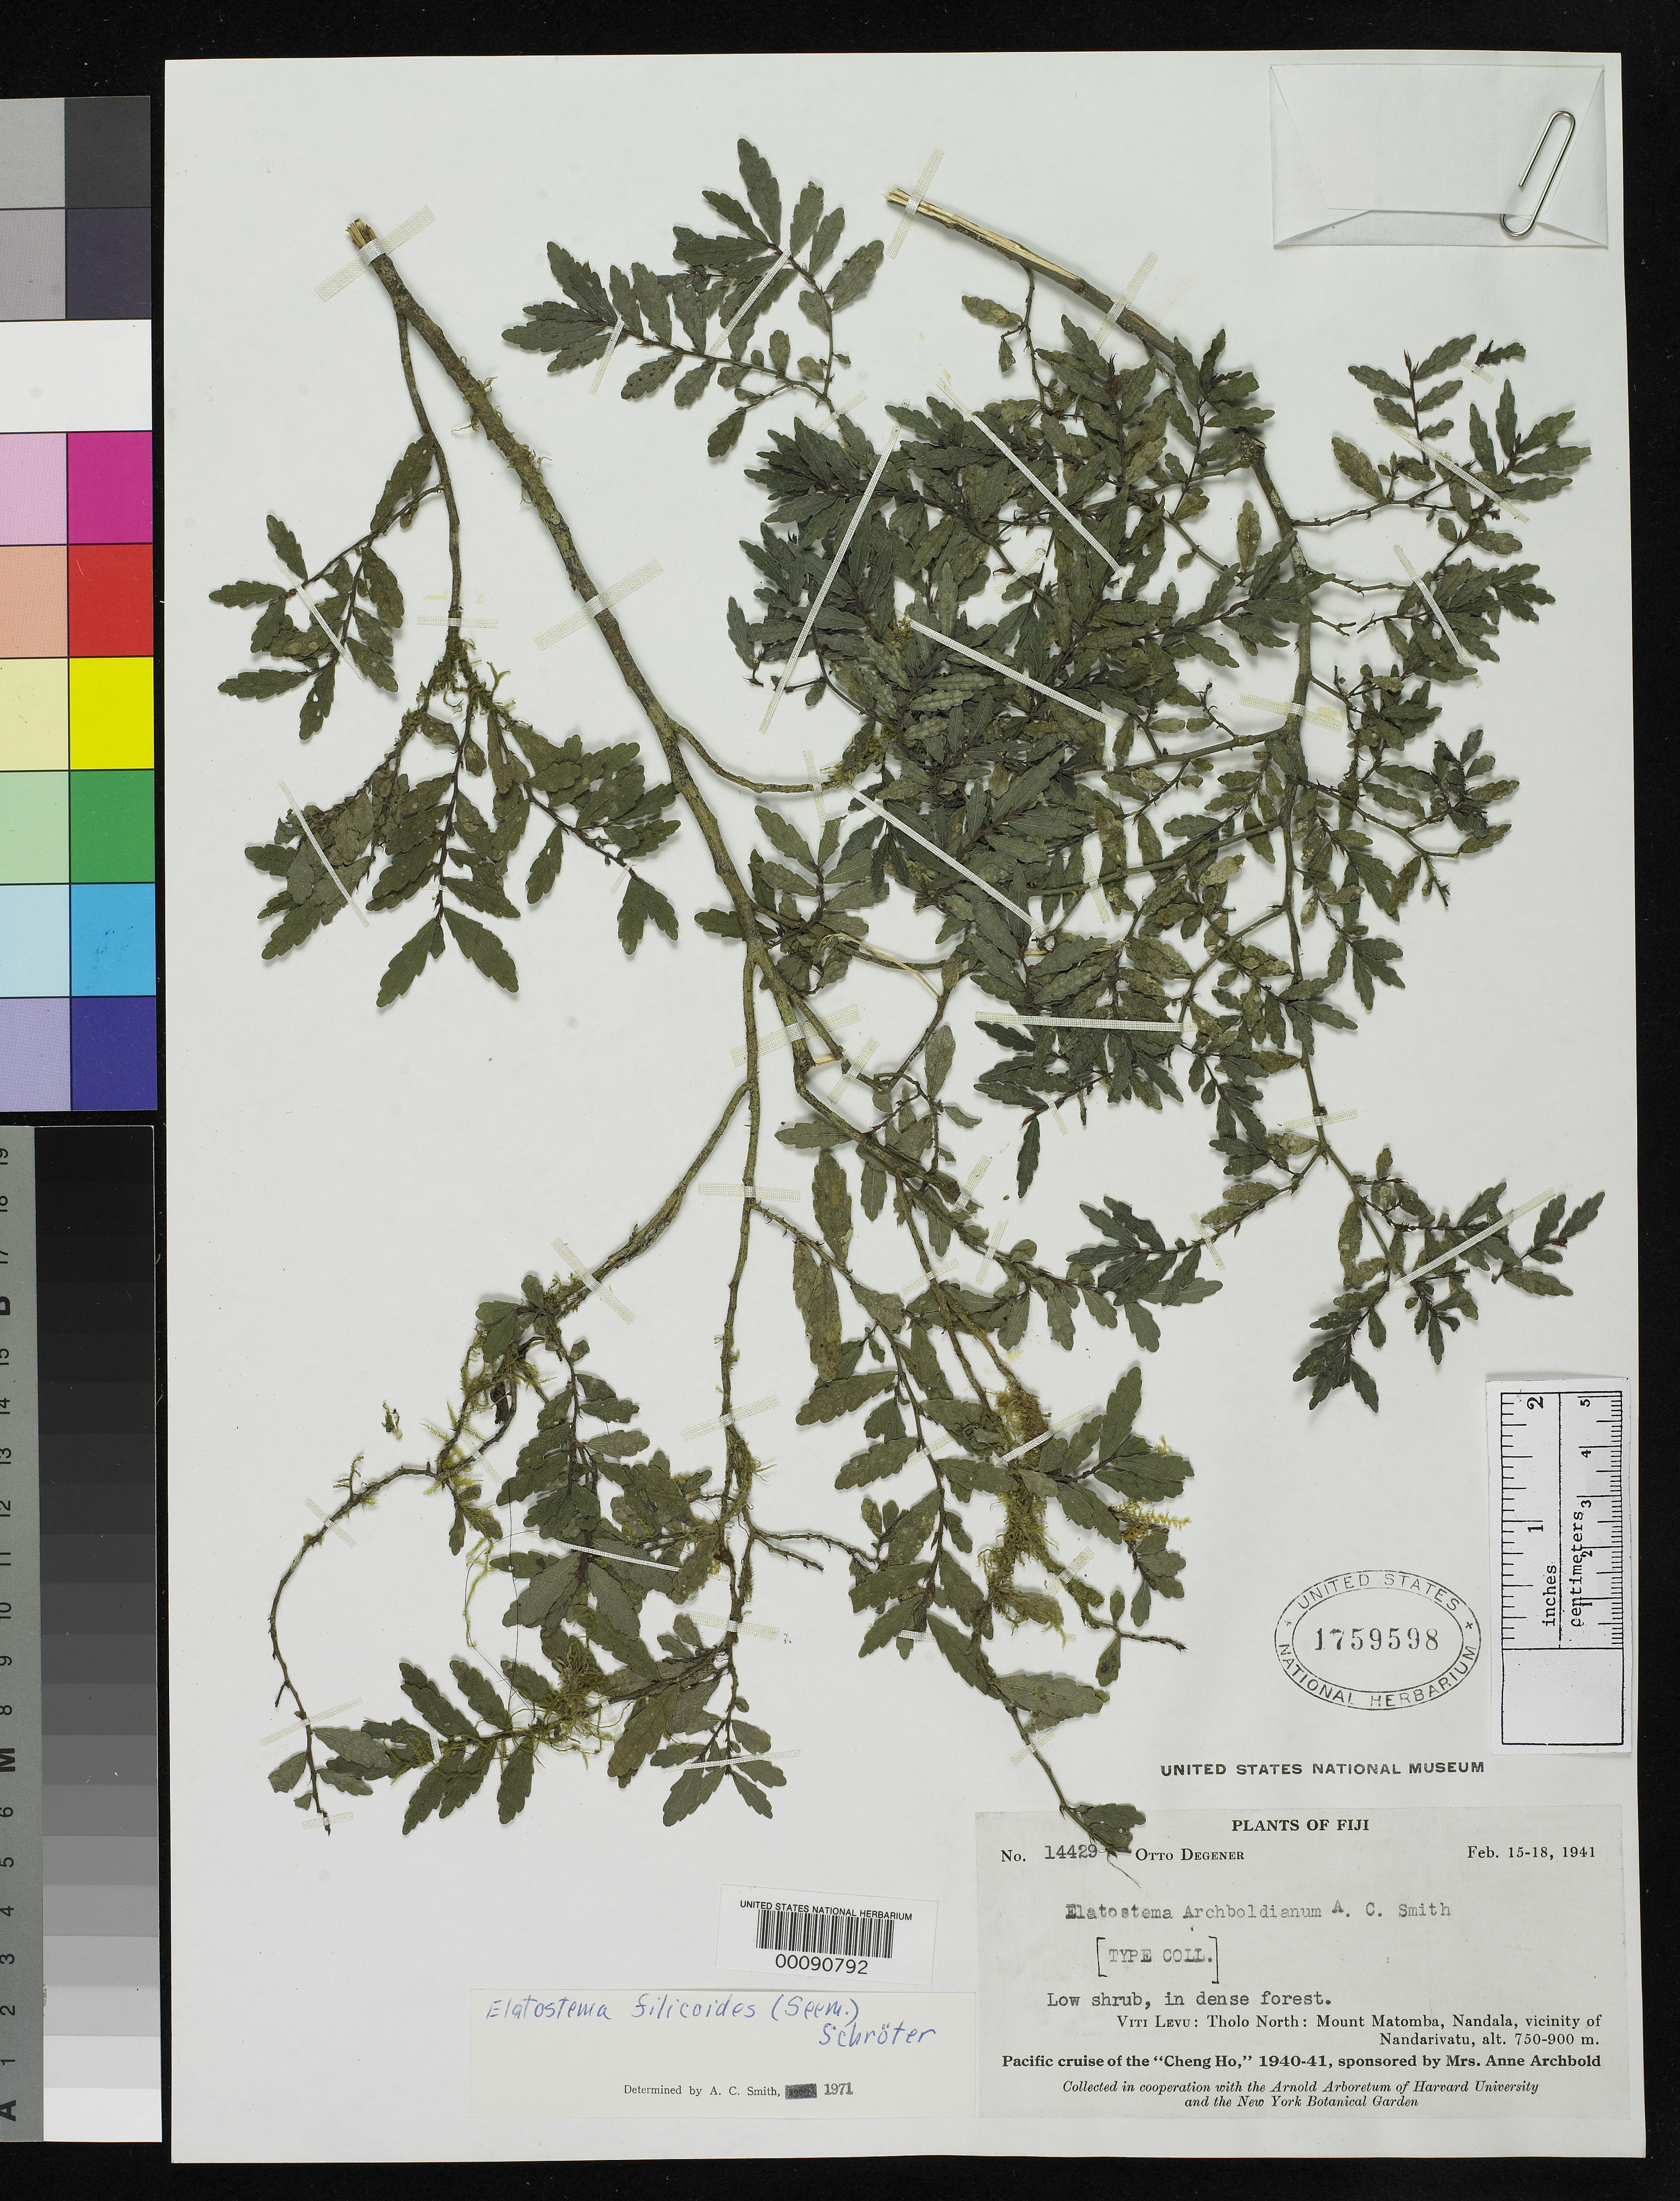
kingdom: Plantae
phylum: Tracheophyta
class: Magnoliopsida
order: Rosales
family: Urticaceae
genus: Elatostema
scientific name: Elatostema archboldianum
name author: A.C. Sm.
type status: Isotype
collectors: O. Degener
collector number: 14429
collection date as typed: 15 Feb 1941 to 18 Feb 1941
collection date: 1941-02-15/1941-02-18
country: Fiji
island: Viti Levu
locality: Tholo North, Mt. Matomba. [Viti Levu Group]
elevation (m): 750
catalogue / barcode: US 1759598